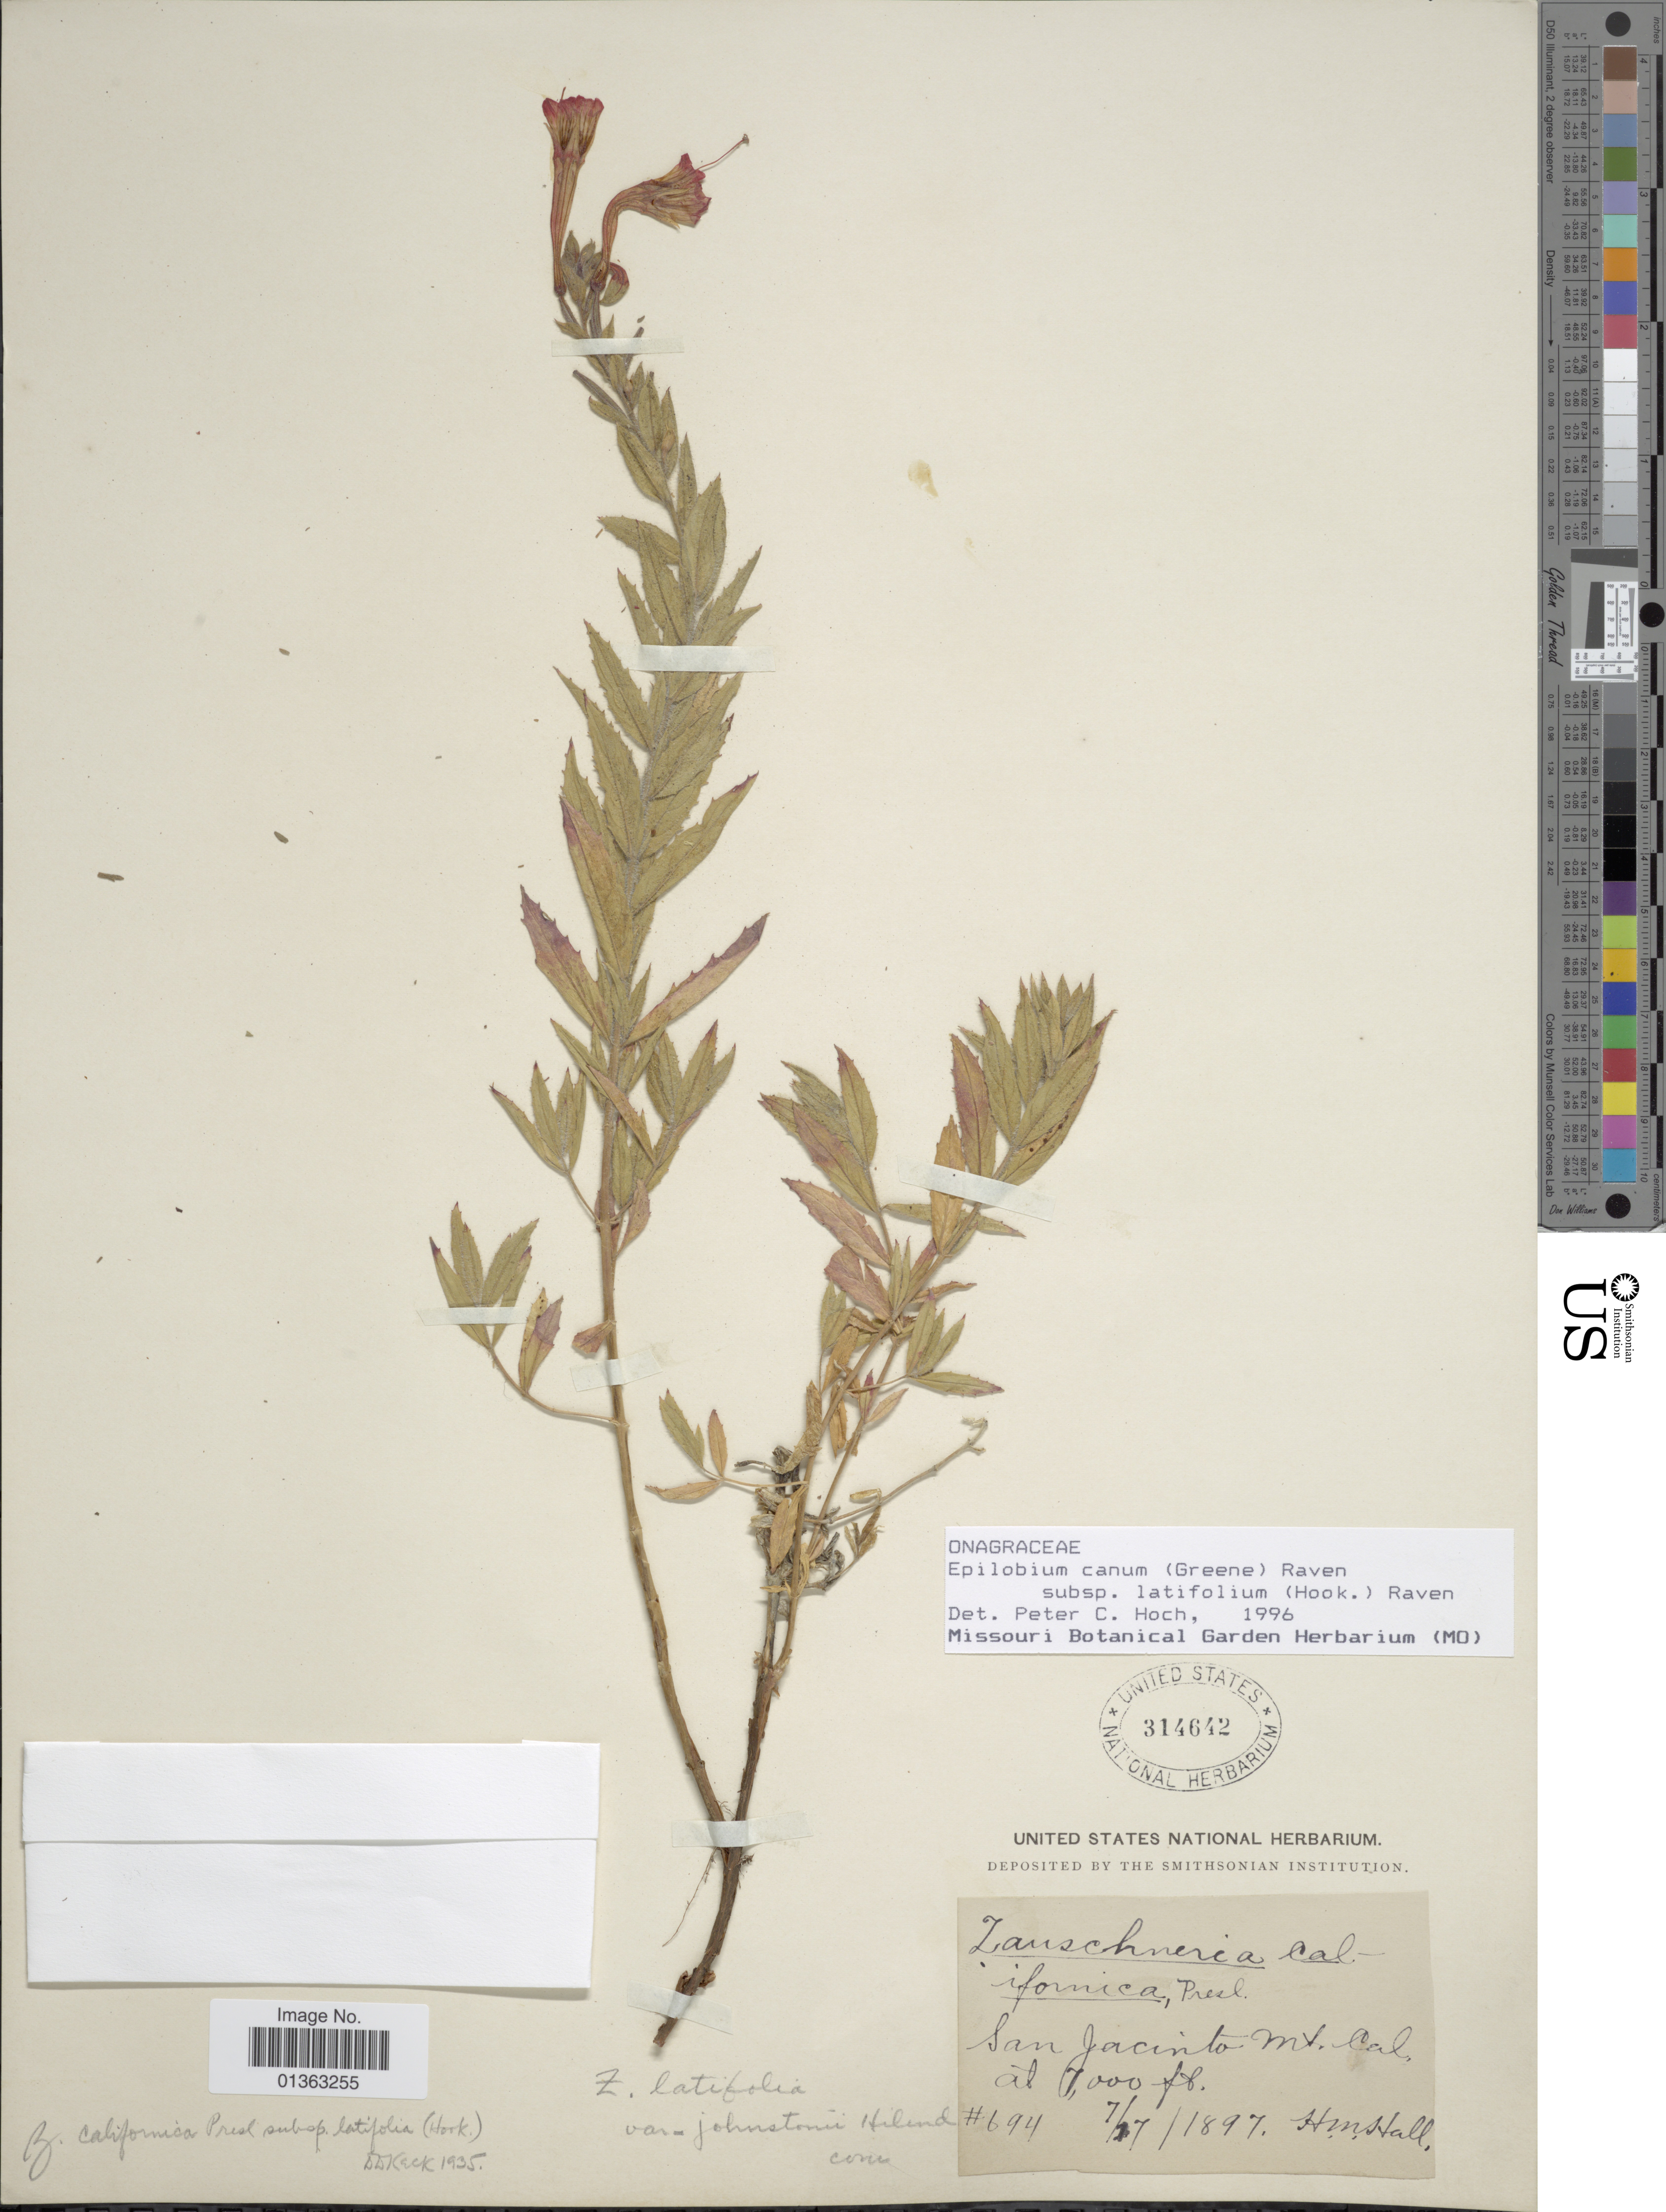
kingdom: Plantae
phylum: Tracheophyta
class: Magnoliopsida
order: Myrtales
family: Onagraceae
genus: Epilobium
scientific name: Epilobium canum subsp. latifolium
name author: (Hook.) P.H. Raven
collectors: H. M. Hall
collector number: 694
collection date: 1897-07-07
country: United States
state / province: California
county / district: Riverside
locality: San Jacinto Mt.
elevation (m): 2134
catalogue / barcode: US 314642